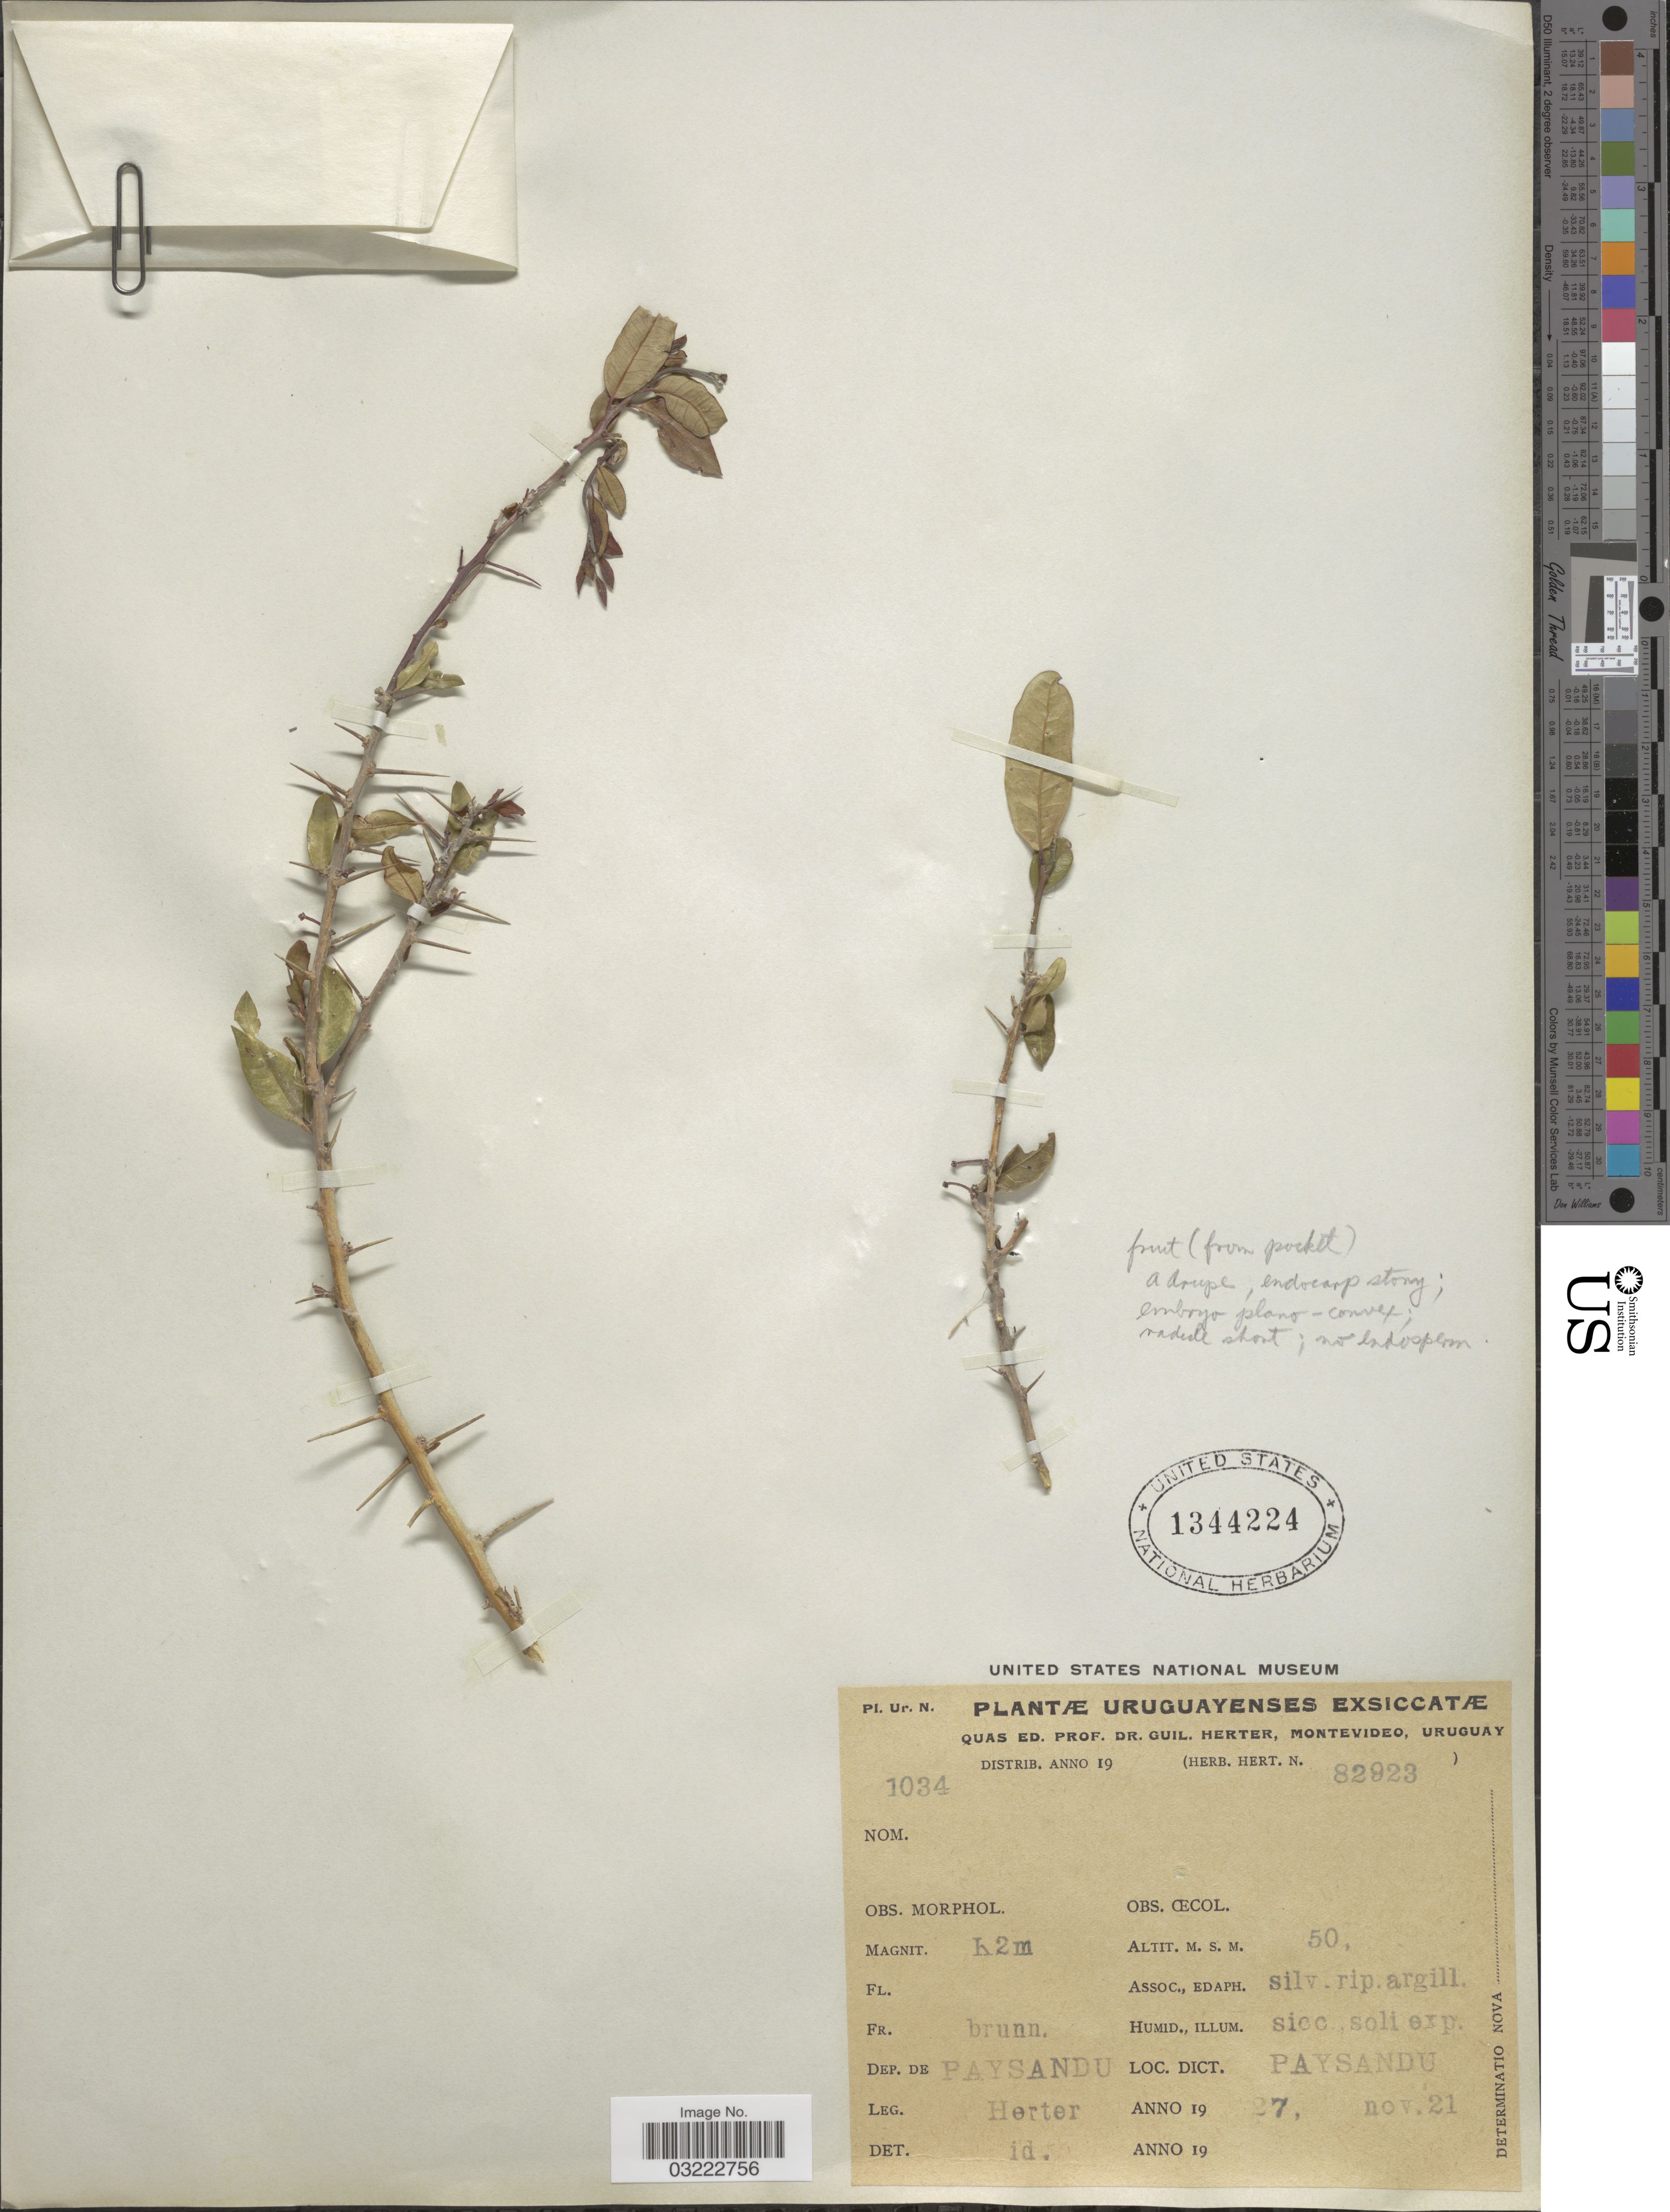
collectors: G. Herter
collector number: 1034/82923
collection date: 1927-11-21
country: Uruguay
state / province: Paysandu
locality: Dep. de Paysandu.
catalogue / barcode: US 1344224